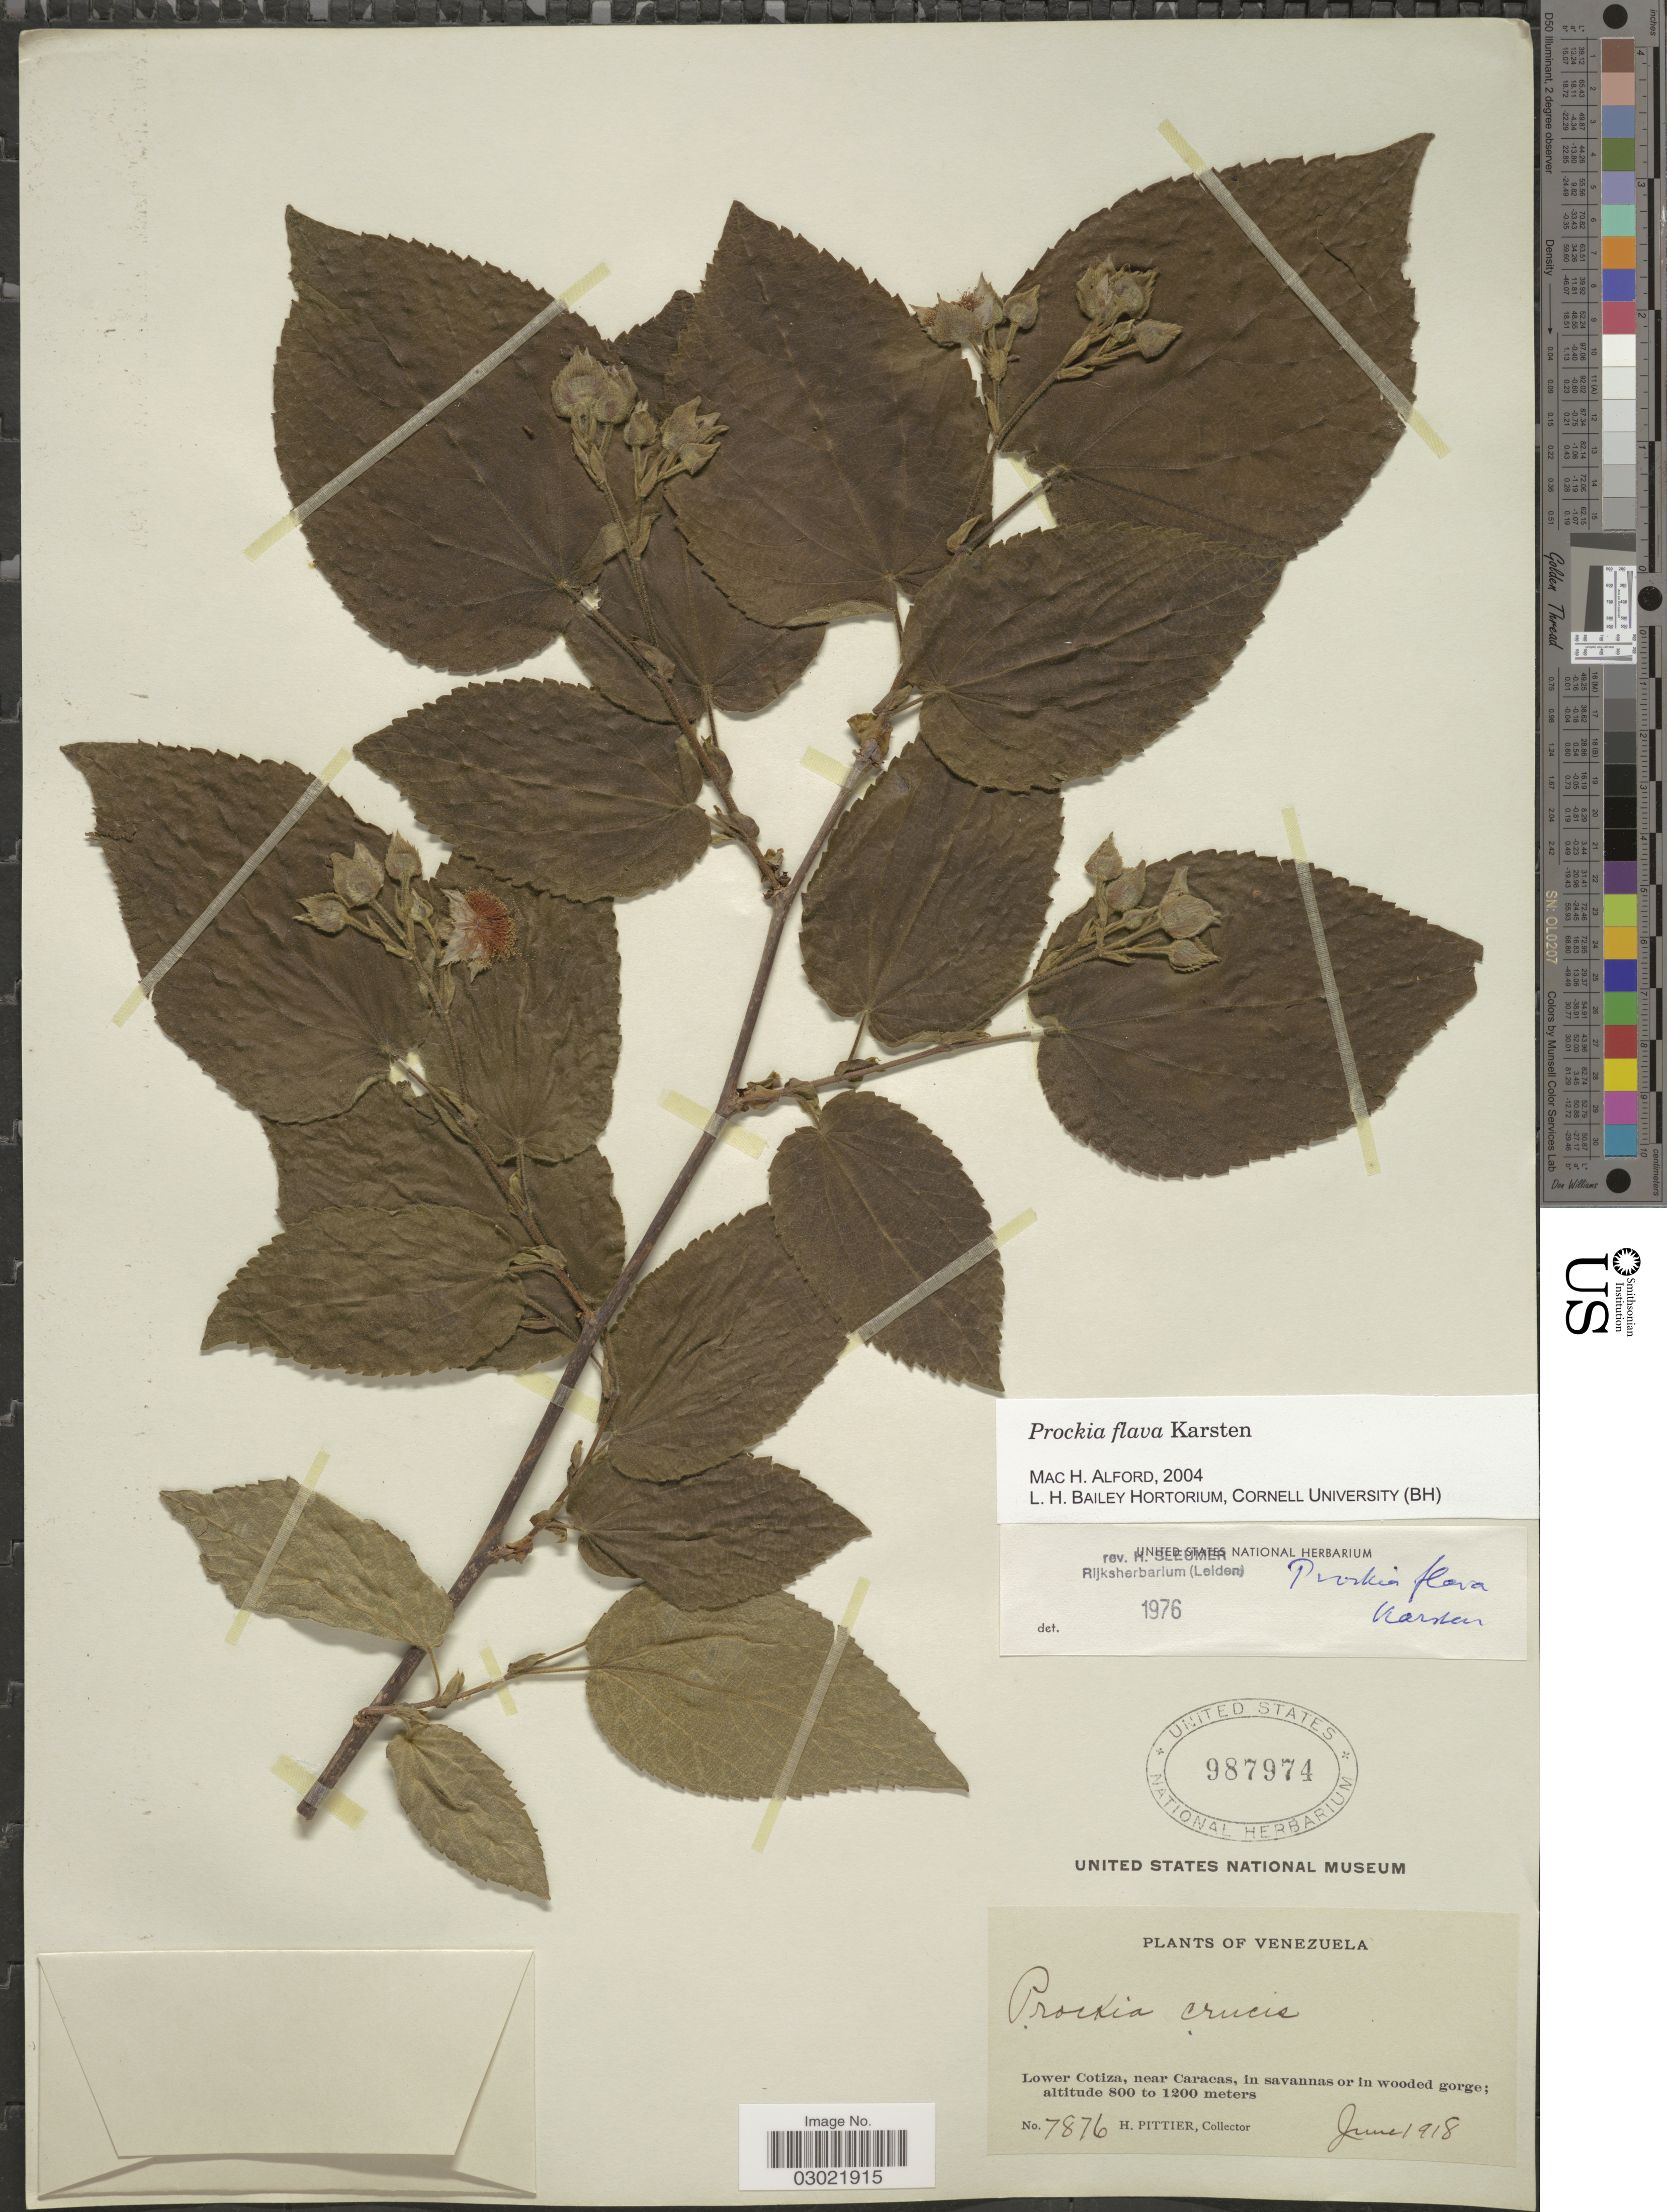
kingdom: Plantae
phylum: Tracheophyta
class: Magnoliopsida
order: Malpighiales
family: Salicaceae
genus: Prockia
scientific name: Prockia flava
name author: H. Karst.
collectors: H. F. Pittier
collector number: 7876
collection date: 1918-06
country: Venezuela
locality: Lower Cotiza, near Caracas, in savannas or in wooded gorge.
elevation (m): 800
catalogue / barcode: US 987974